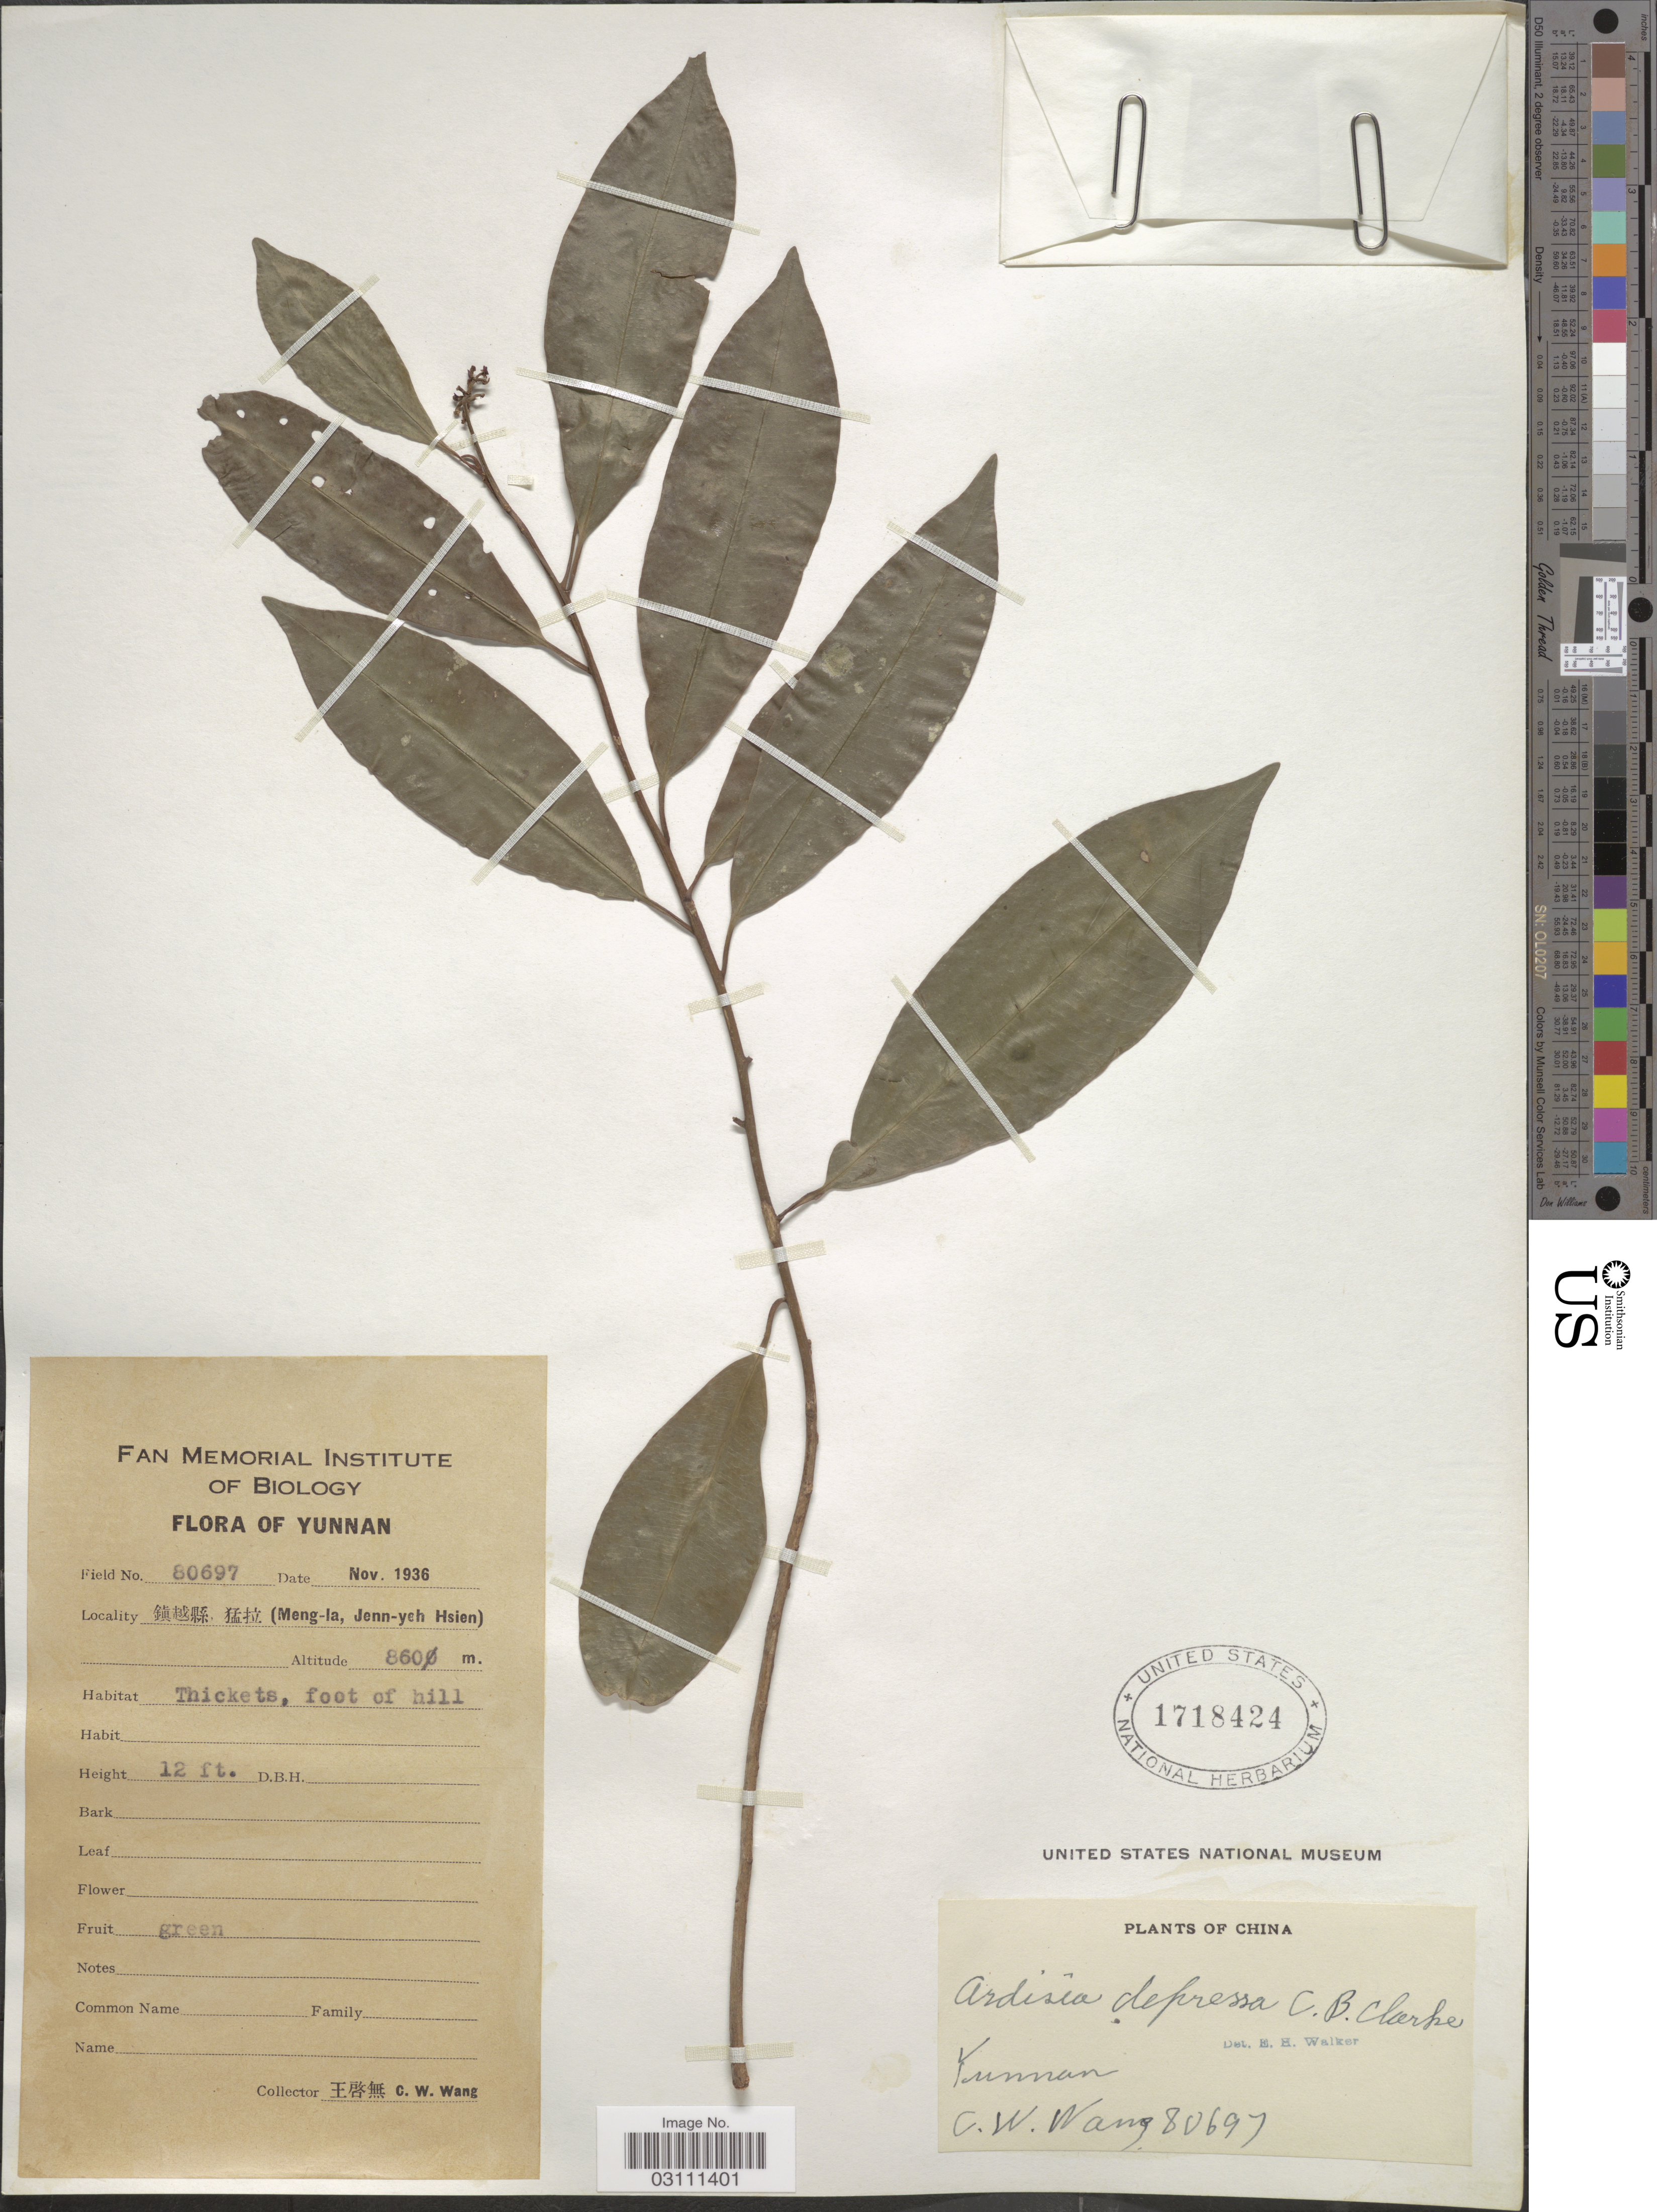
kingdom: Plantae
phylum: Tracheophyta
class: Magnoliopsida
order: Ericales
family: Primulaceae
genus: Ardisia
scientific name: Ardisia depressa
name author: C.B. Clarke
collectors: C. W. Wang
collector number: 80697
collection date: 1936-11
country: China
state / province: Yunnan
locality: Yunnan, (Meng-Ia,Jenn-yeh Hsien).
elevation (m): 860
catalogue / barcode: US 1718424